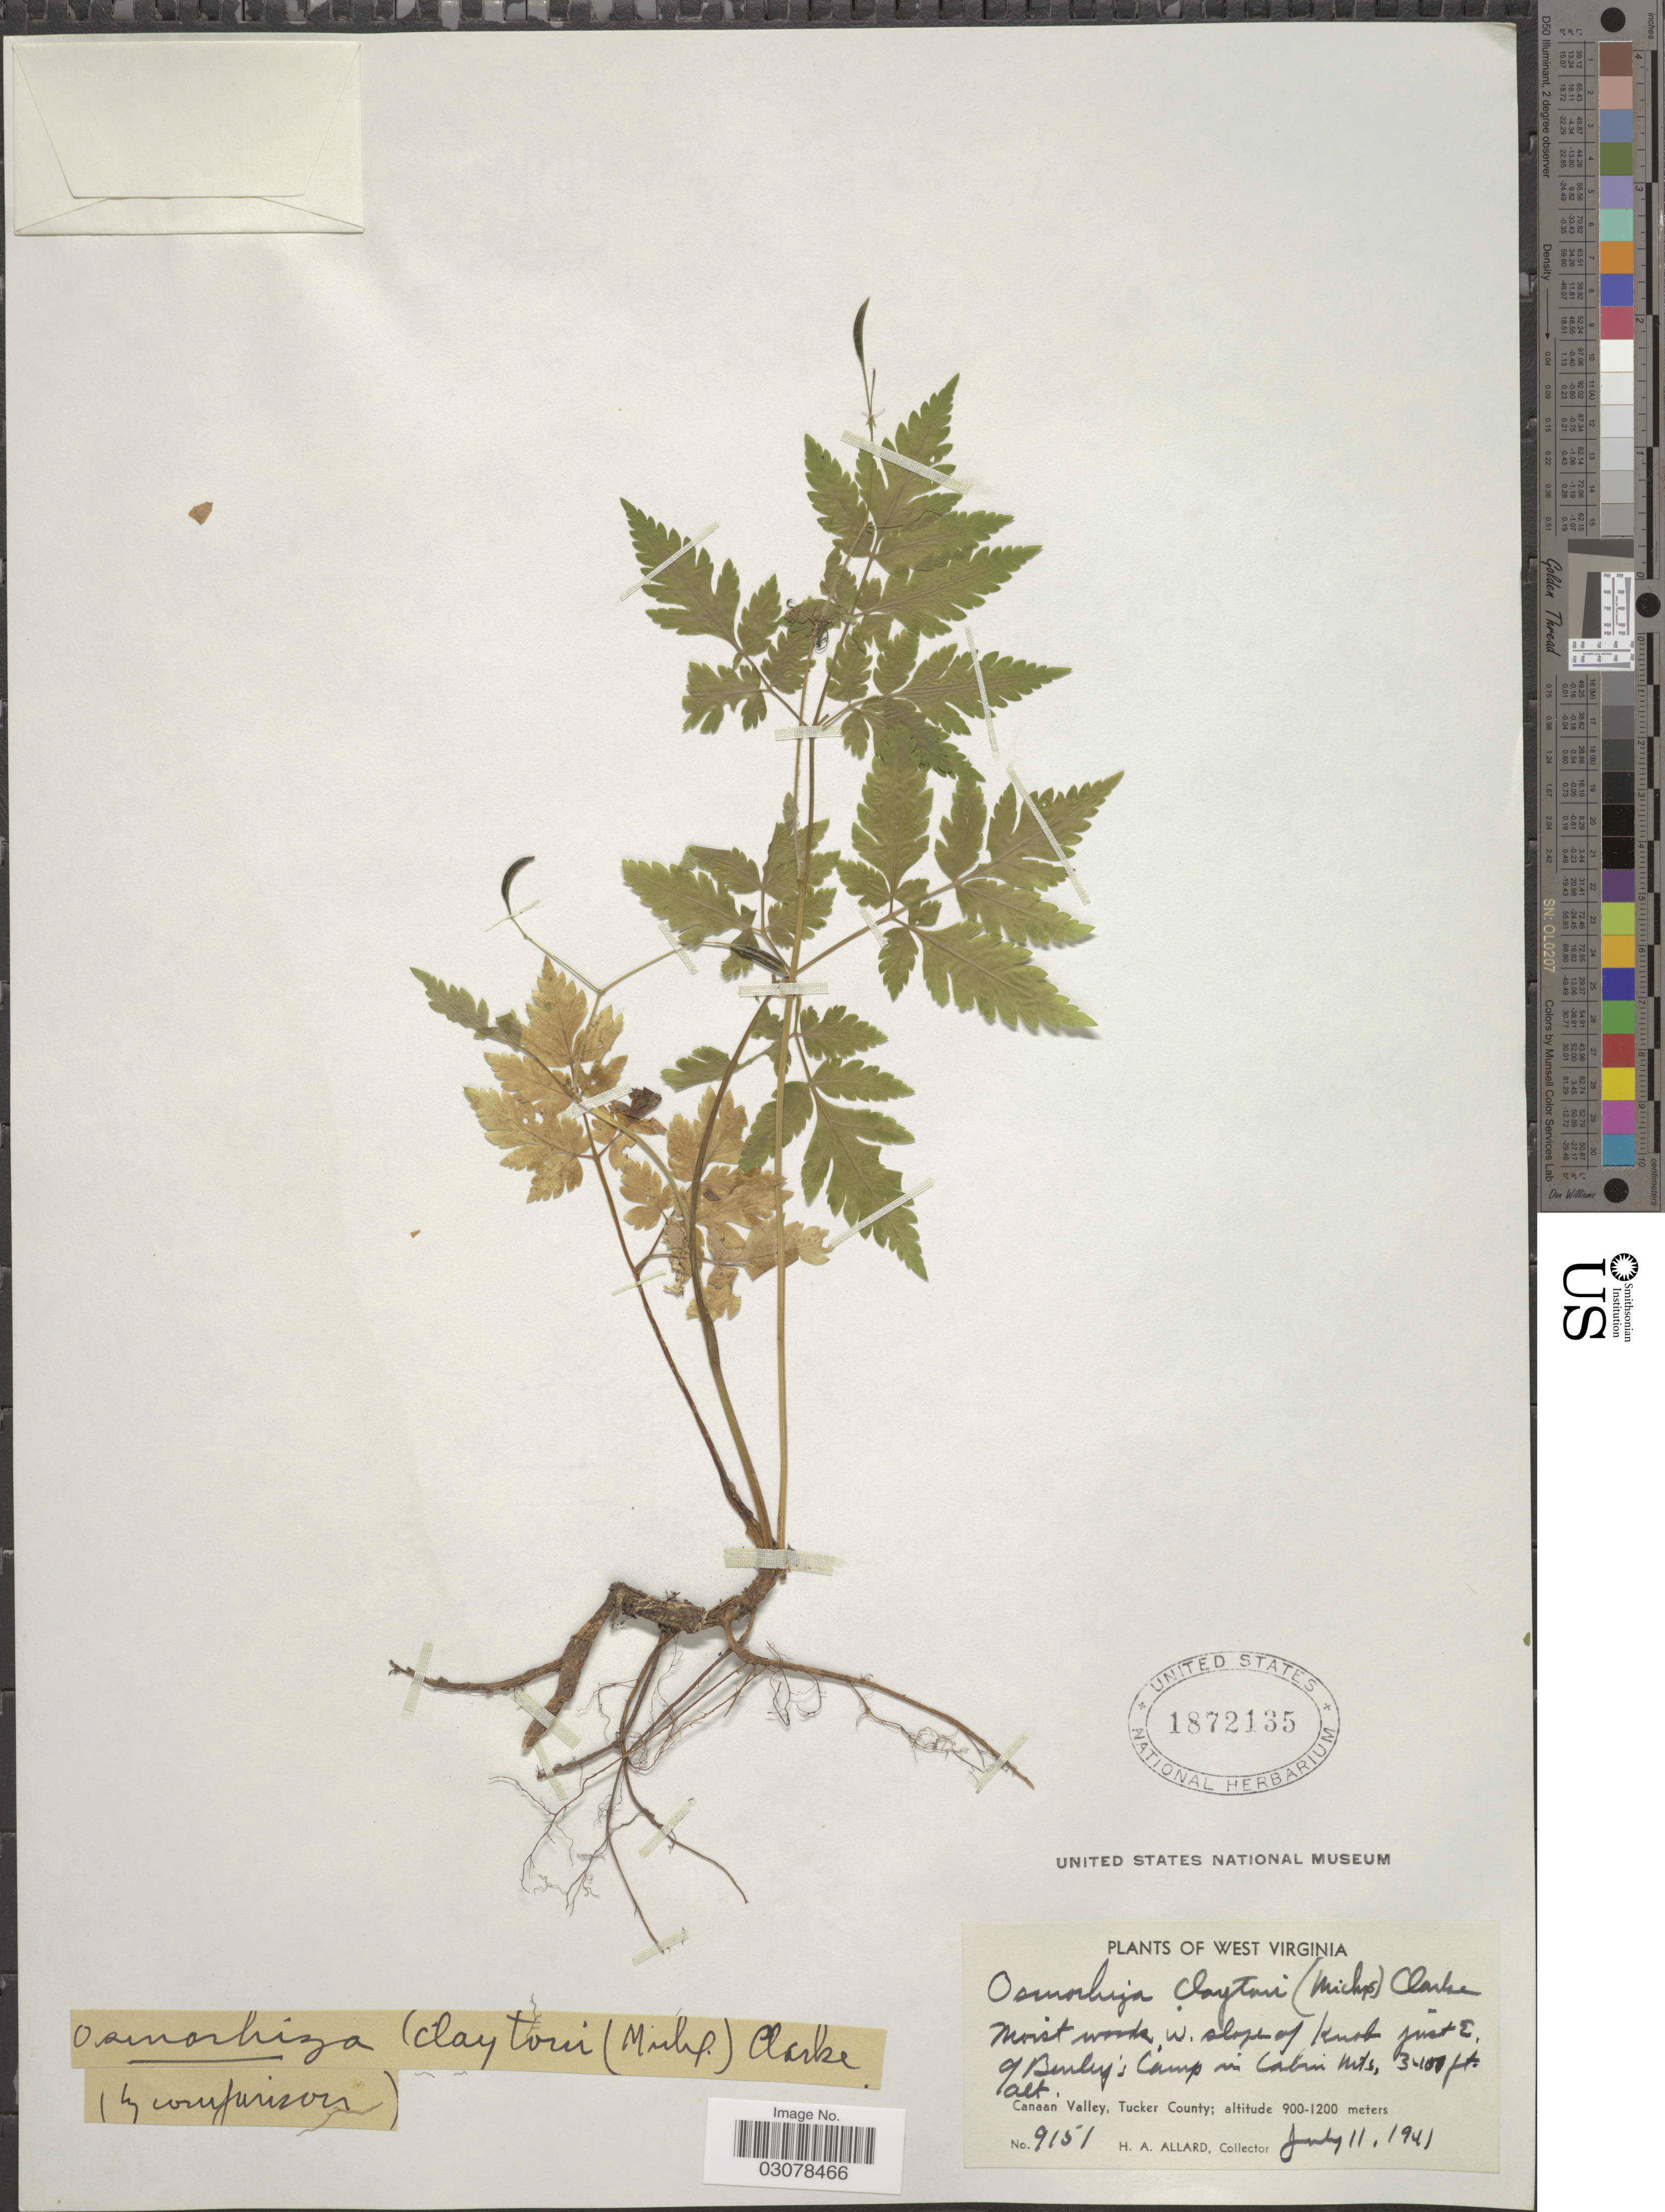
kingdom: Plantae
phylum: Tracheophyta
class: Magnoliopsida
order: Apiales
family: Apiaceae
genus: Osmorhiza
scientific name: Osmorhiza claytonii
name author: (Michx.) C.B. Clarke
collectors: H. A. Allard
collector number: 9151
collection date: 1941-07-11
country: United States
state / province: West Virginia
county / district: Tucker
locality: Moist woods, W. slope of knob just E. of Burley's camp in Cabin Mts. Canaan Valley, Tucker County.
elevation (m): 1036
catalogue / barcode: US 1872135